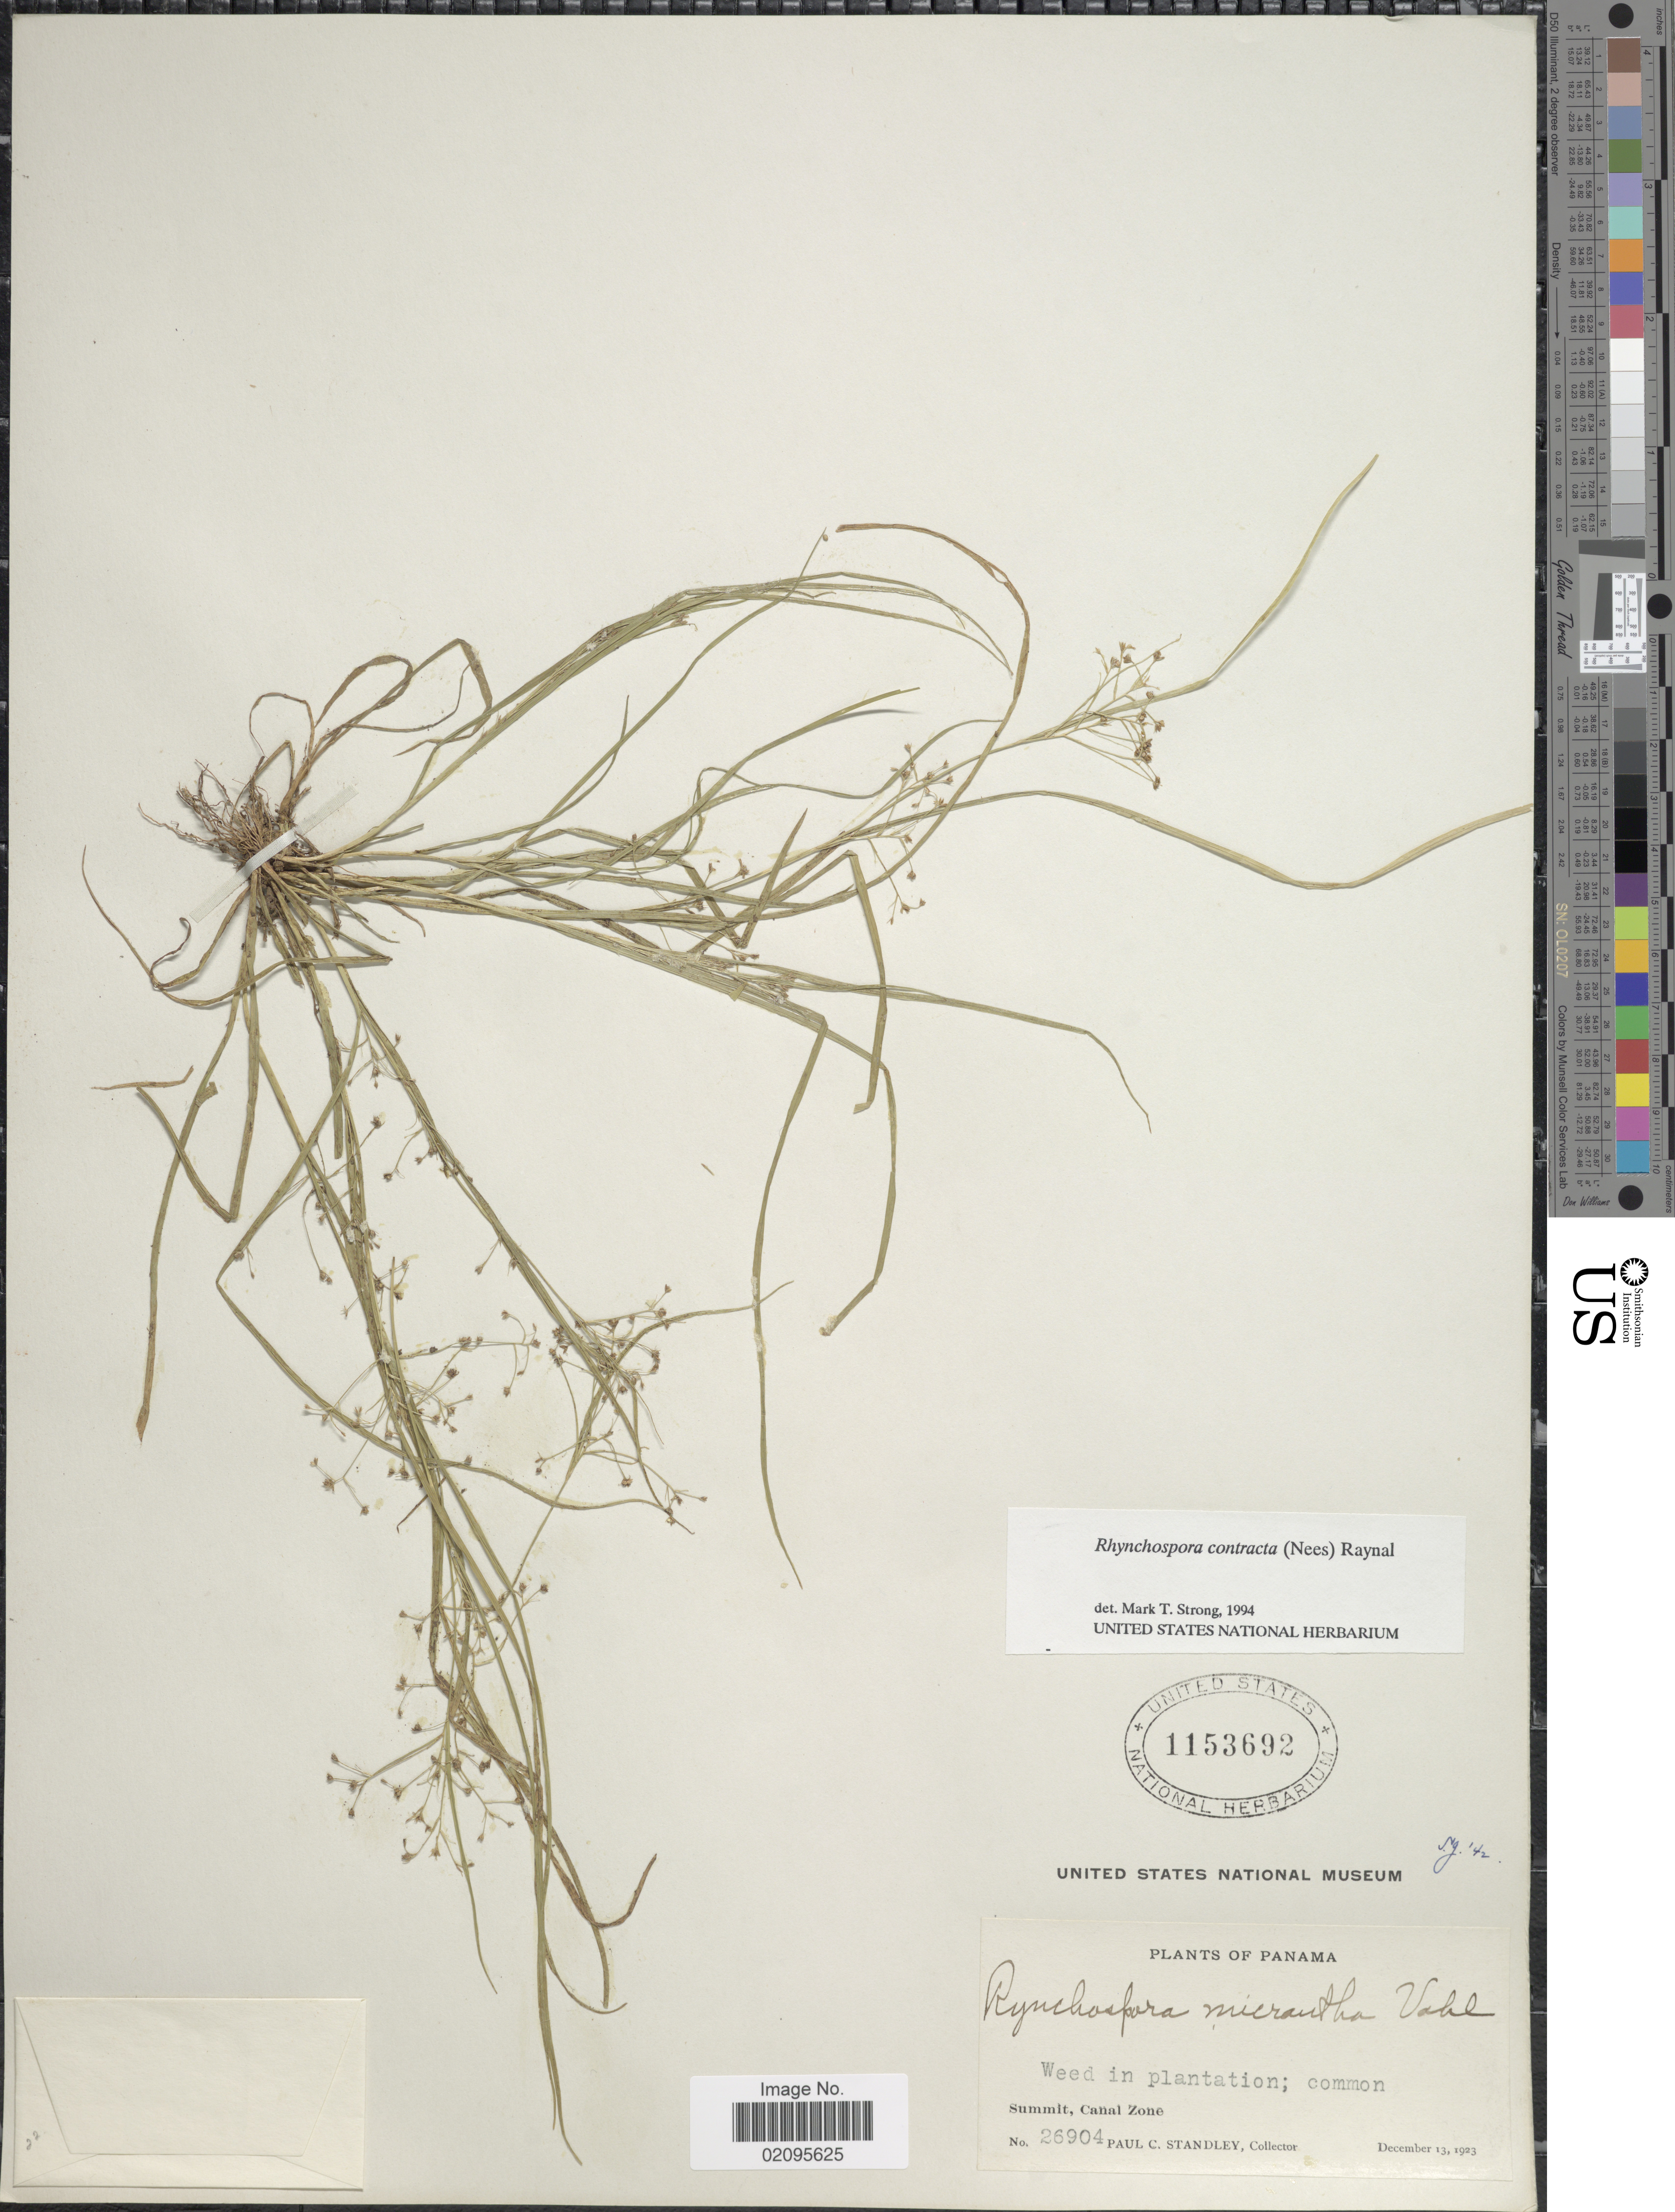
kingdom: Plantae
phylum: Tracheophyta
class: Liliopsida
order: Poales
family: Cyperaceae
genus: Rhynchospora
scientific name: Rhynchospora contracta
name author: (Nees) J. Raynal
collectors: P. C. Standley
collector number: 26904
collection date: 1923-12-13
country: Panama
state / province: Colón / Panamá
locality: Canal Zone, Summit.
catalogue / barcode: US 1153692